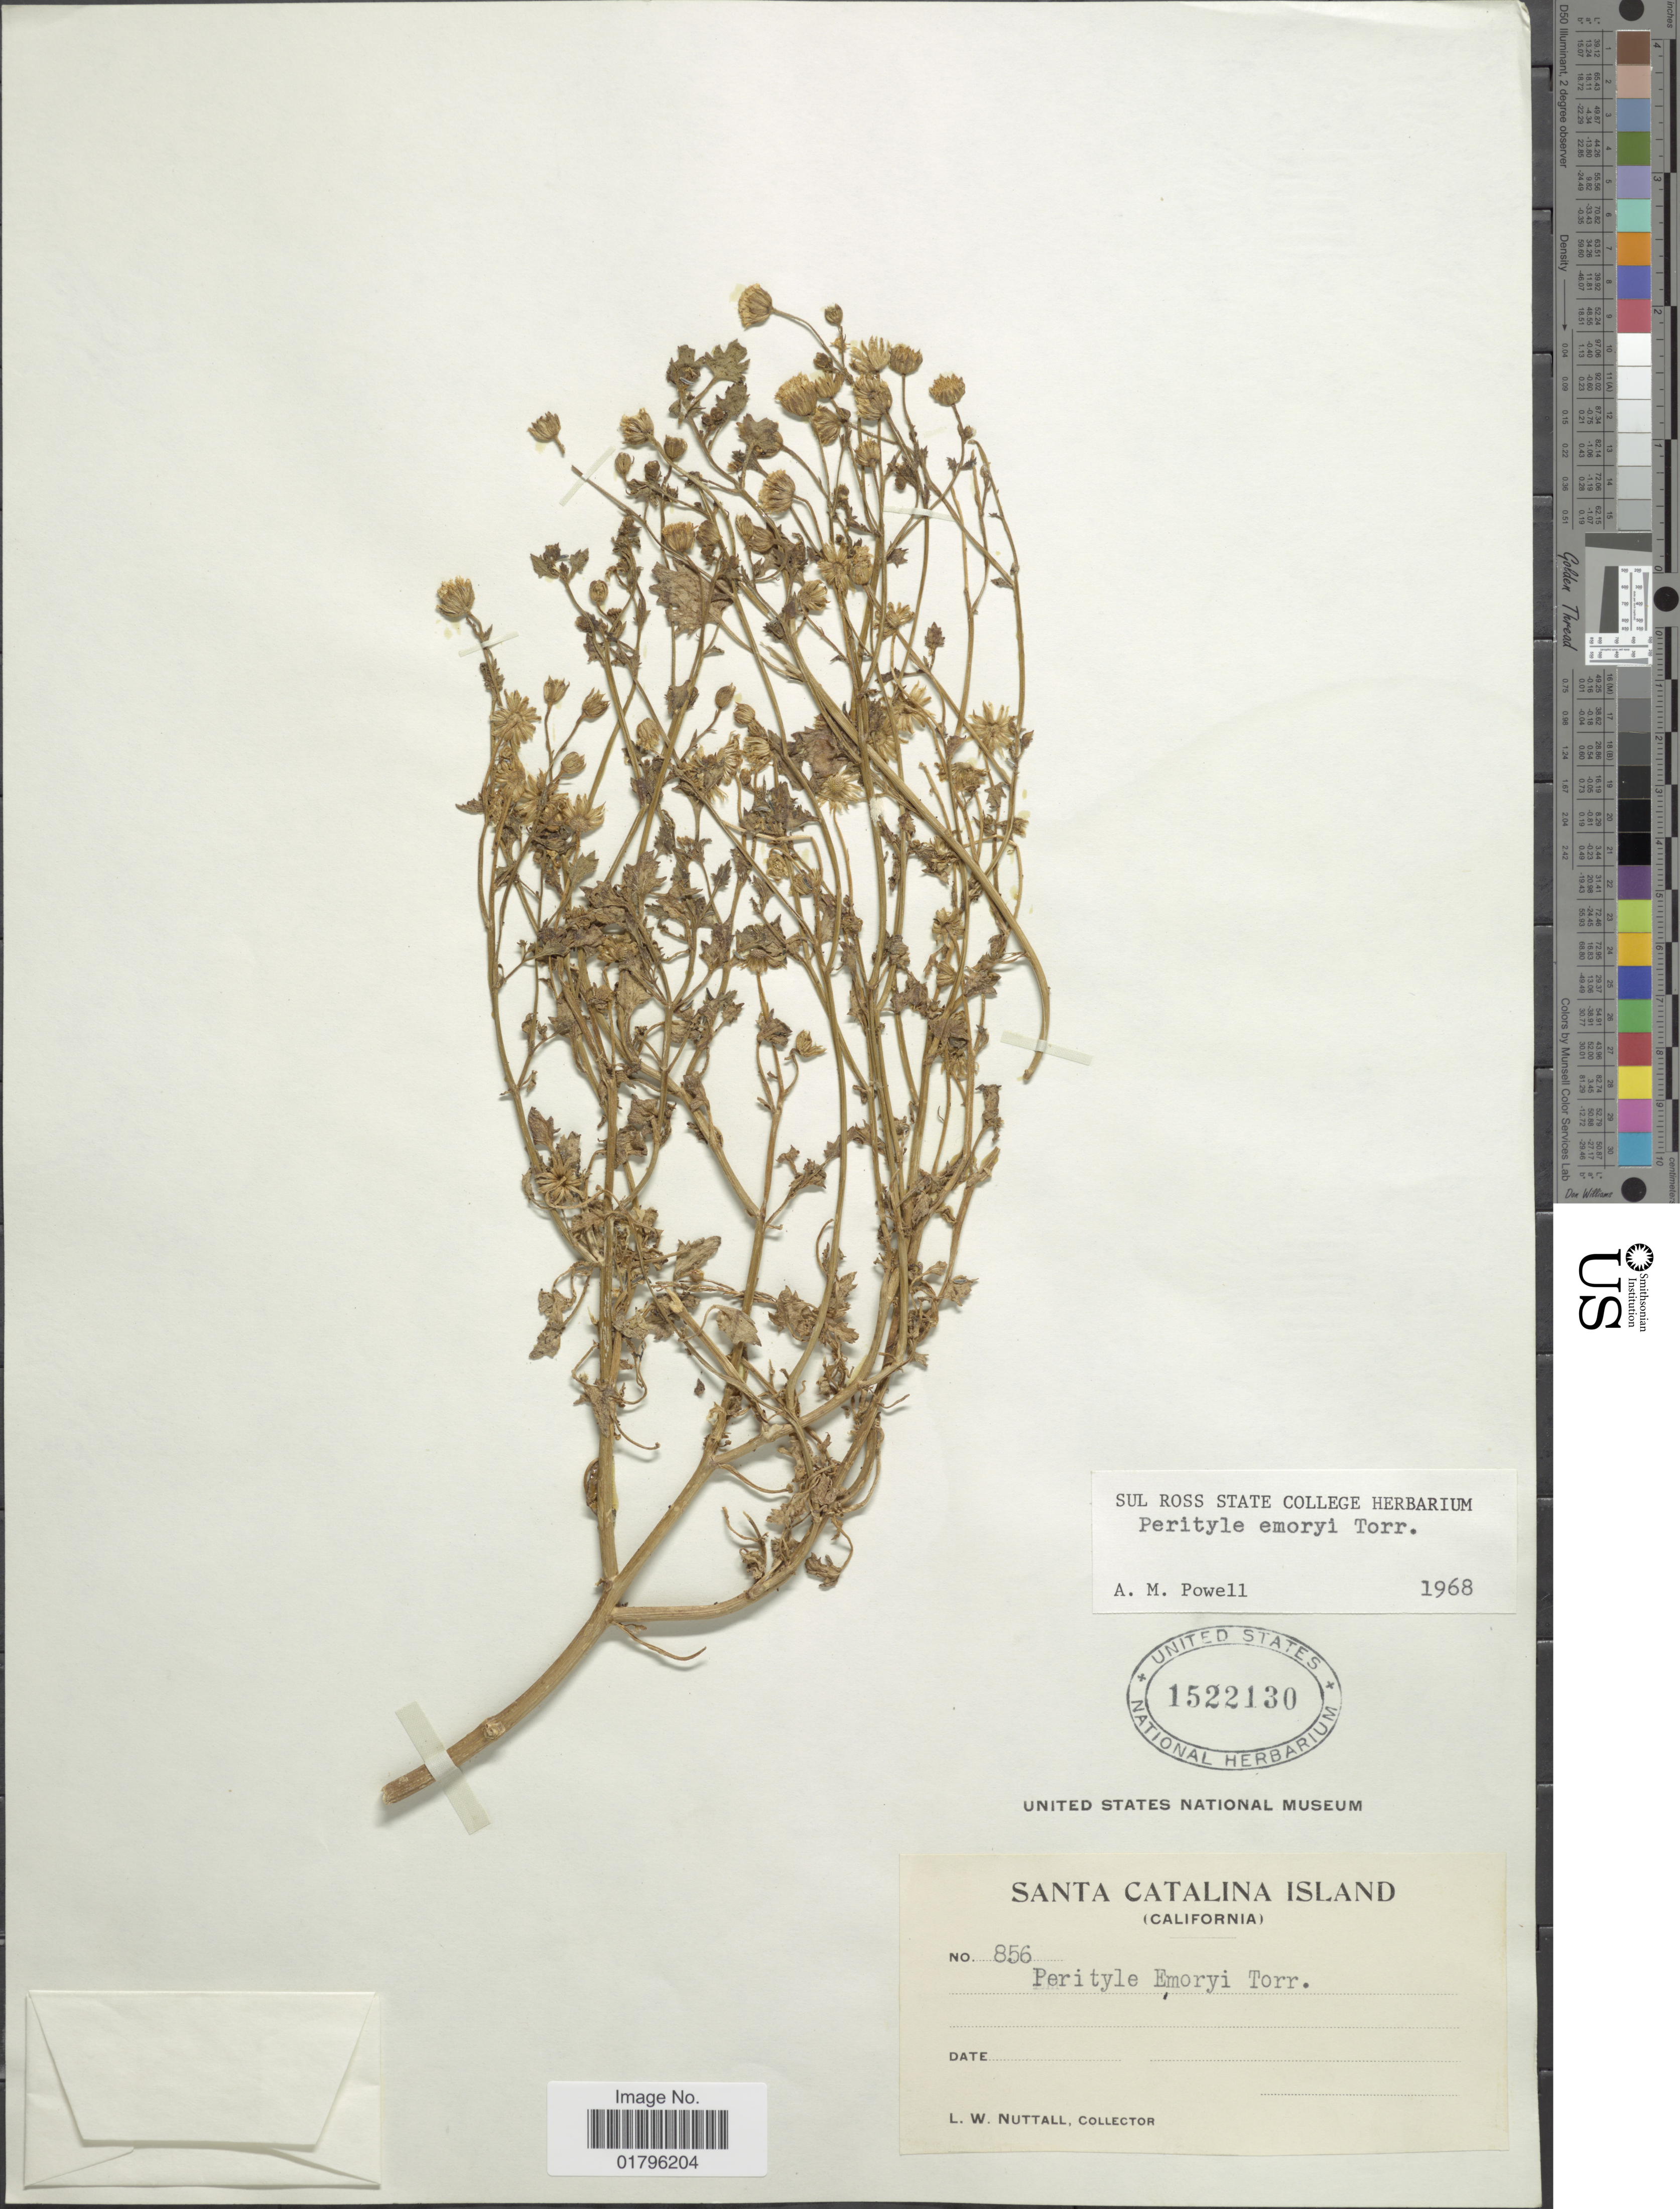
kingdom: Plantae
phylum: Tracheophyta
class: Magnoliopsida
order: Asterales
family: Asteraceae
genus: Perityle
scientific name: Perityle emoryi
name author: Torr.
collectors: L. W. Nuttall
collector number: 856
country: United States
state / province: California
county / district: Los Angeles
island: Santa Catalina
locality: Santa Catalina Island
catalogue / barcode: US 1522130